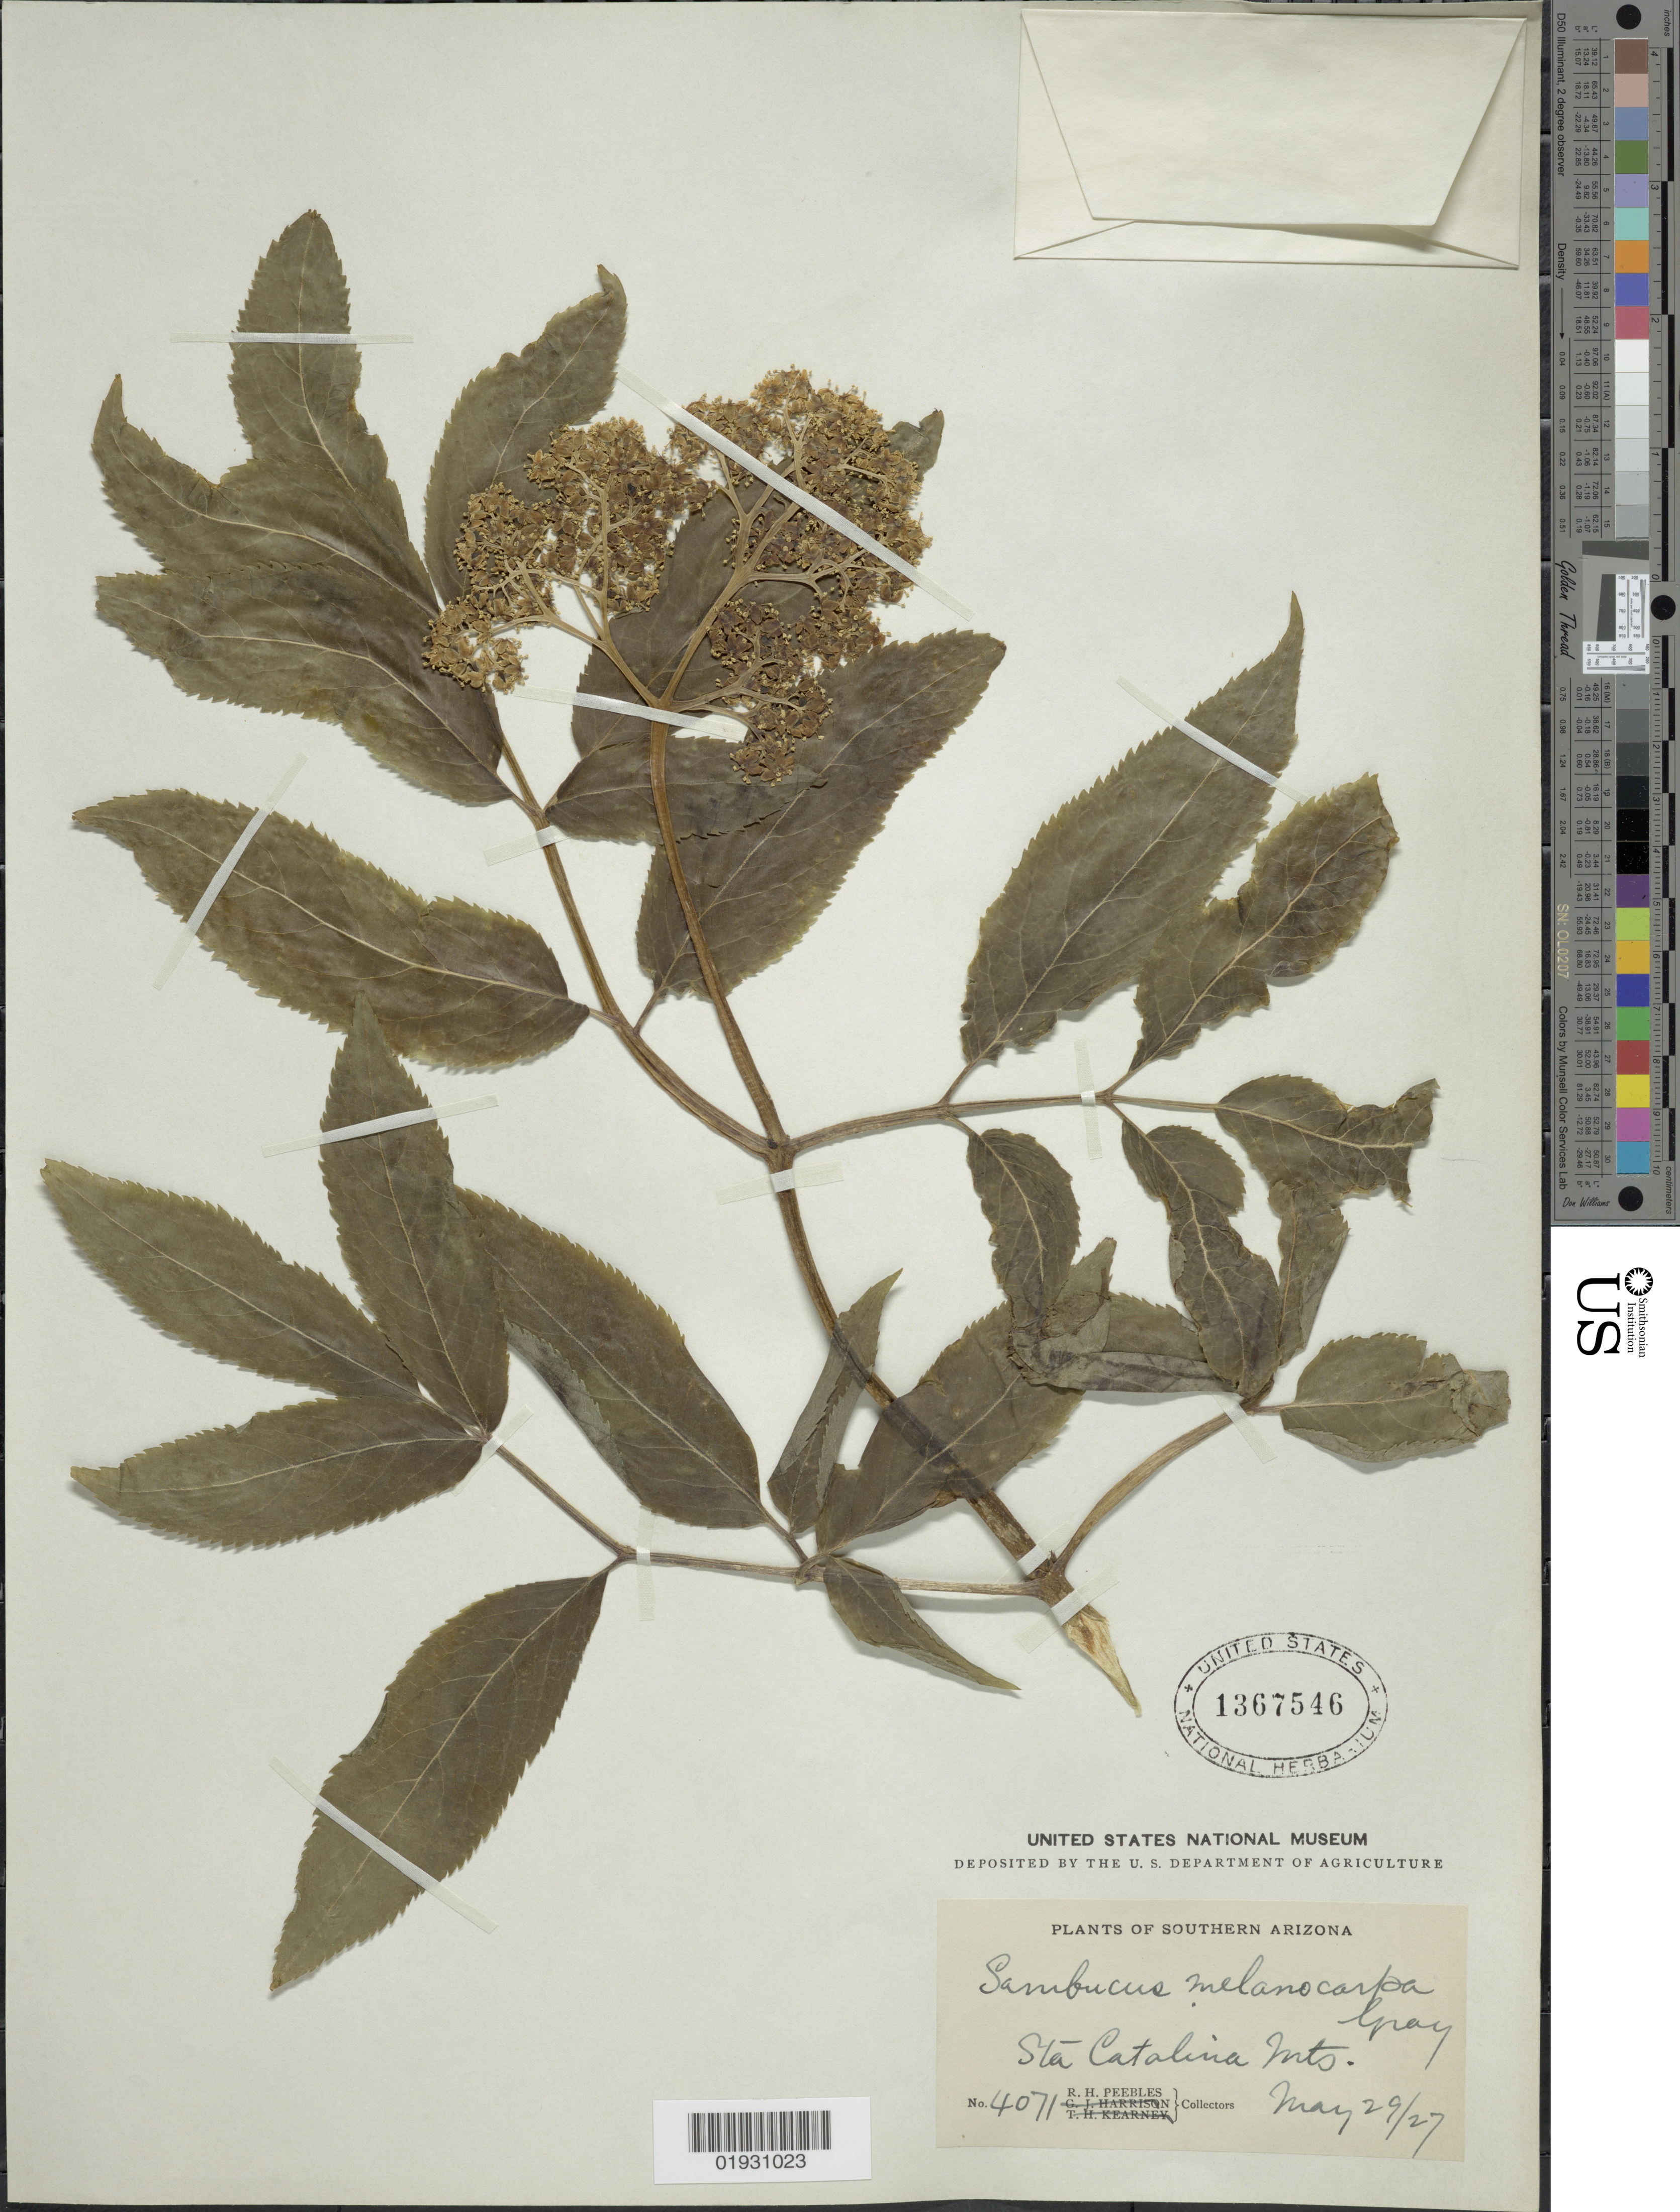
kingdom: Plantae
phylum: Tracheophyta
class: Magnoliopsida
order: Dipsacales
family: Viburnaceae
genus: Sambucus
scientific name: Sambucus melanocarpa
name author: A. Gray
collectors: R. H. Peebles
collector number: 4071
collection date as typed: Transcribed d/m/y: 29/5/27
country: United States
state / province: Arizona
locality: Southern Arizona. Sta Catalina Mts.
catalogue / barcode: US 1367546